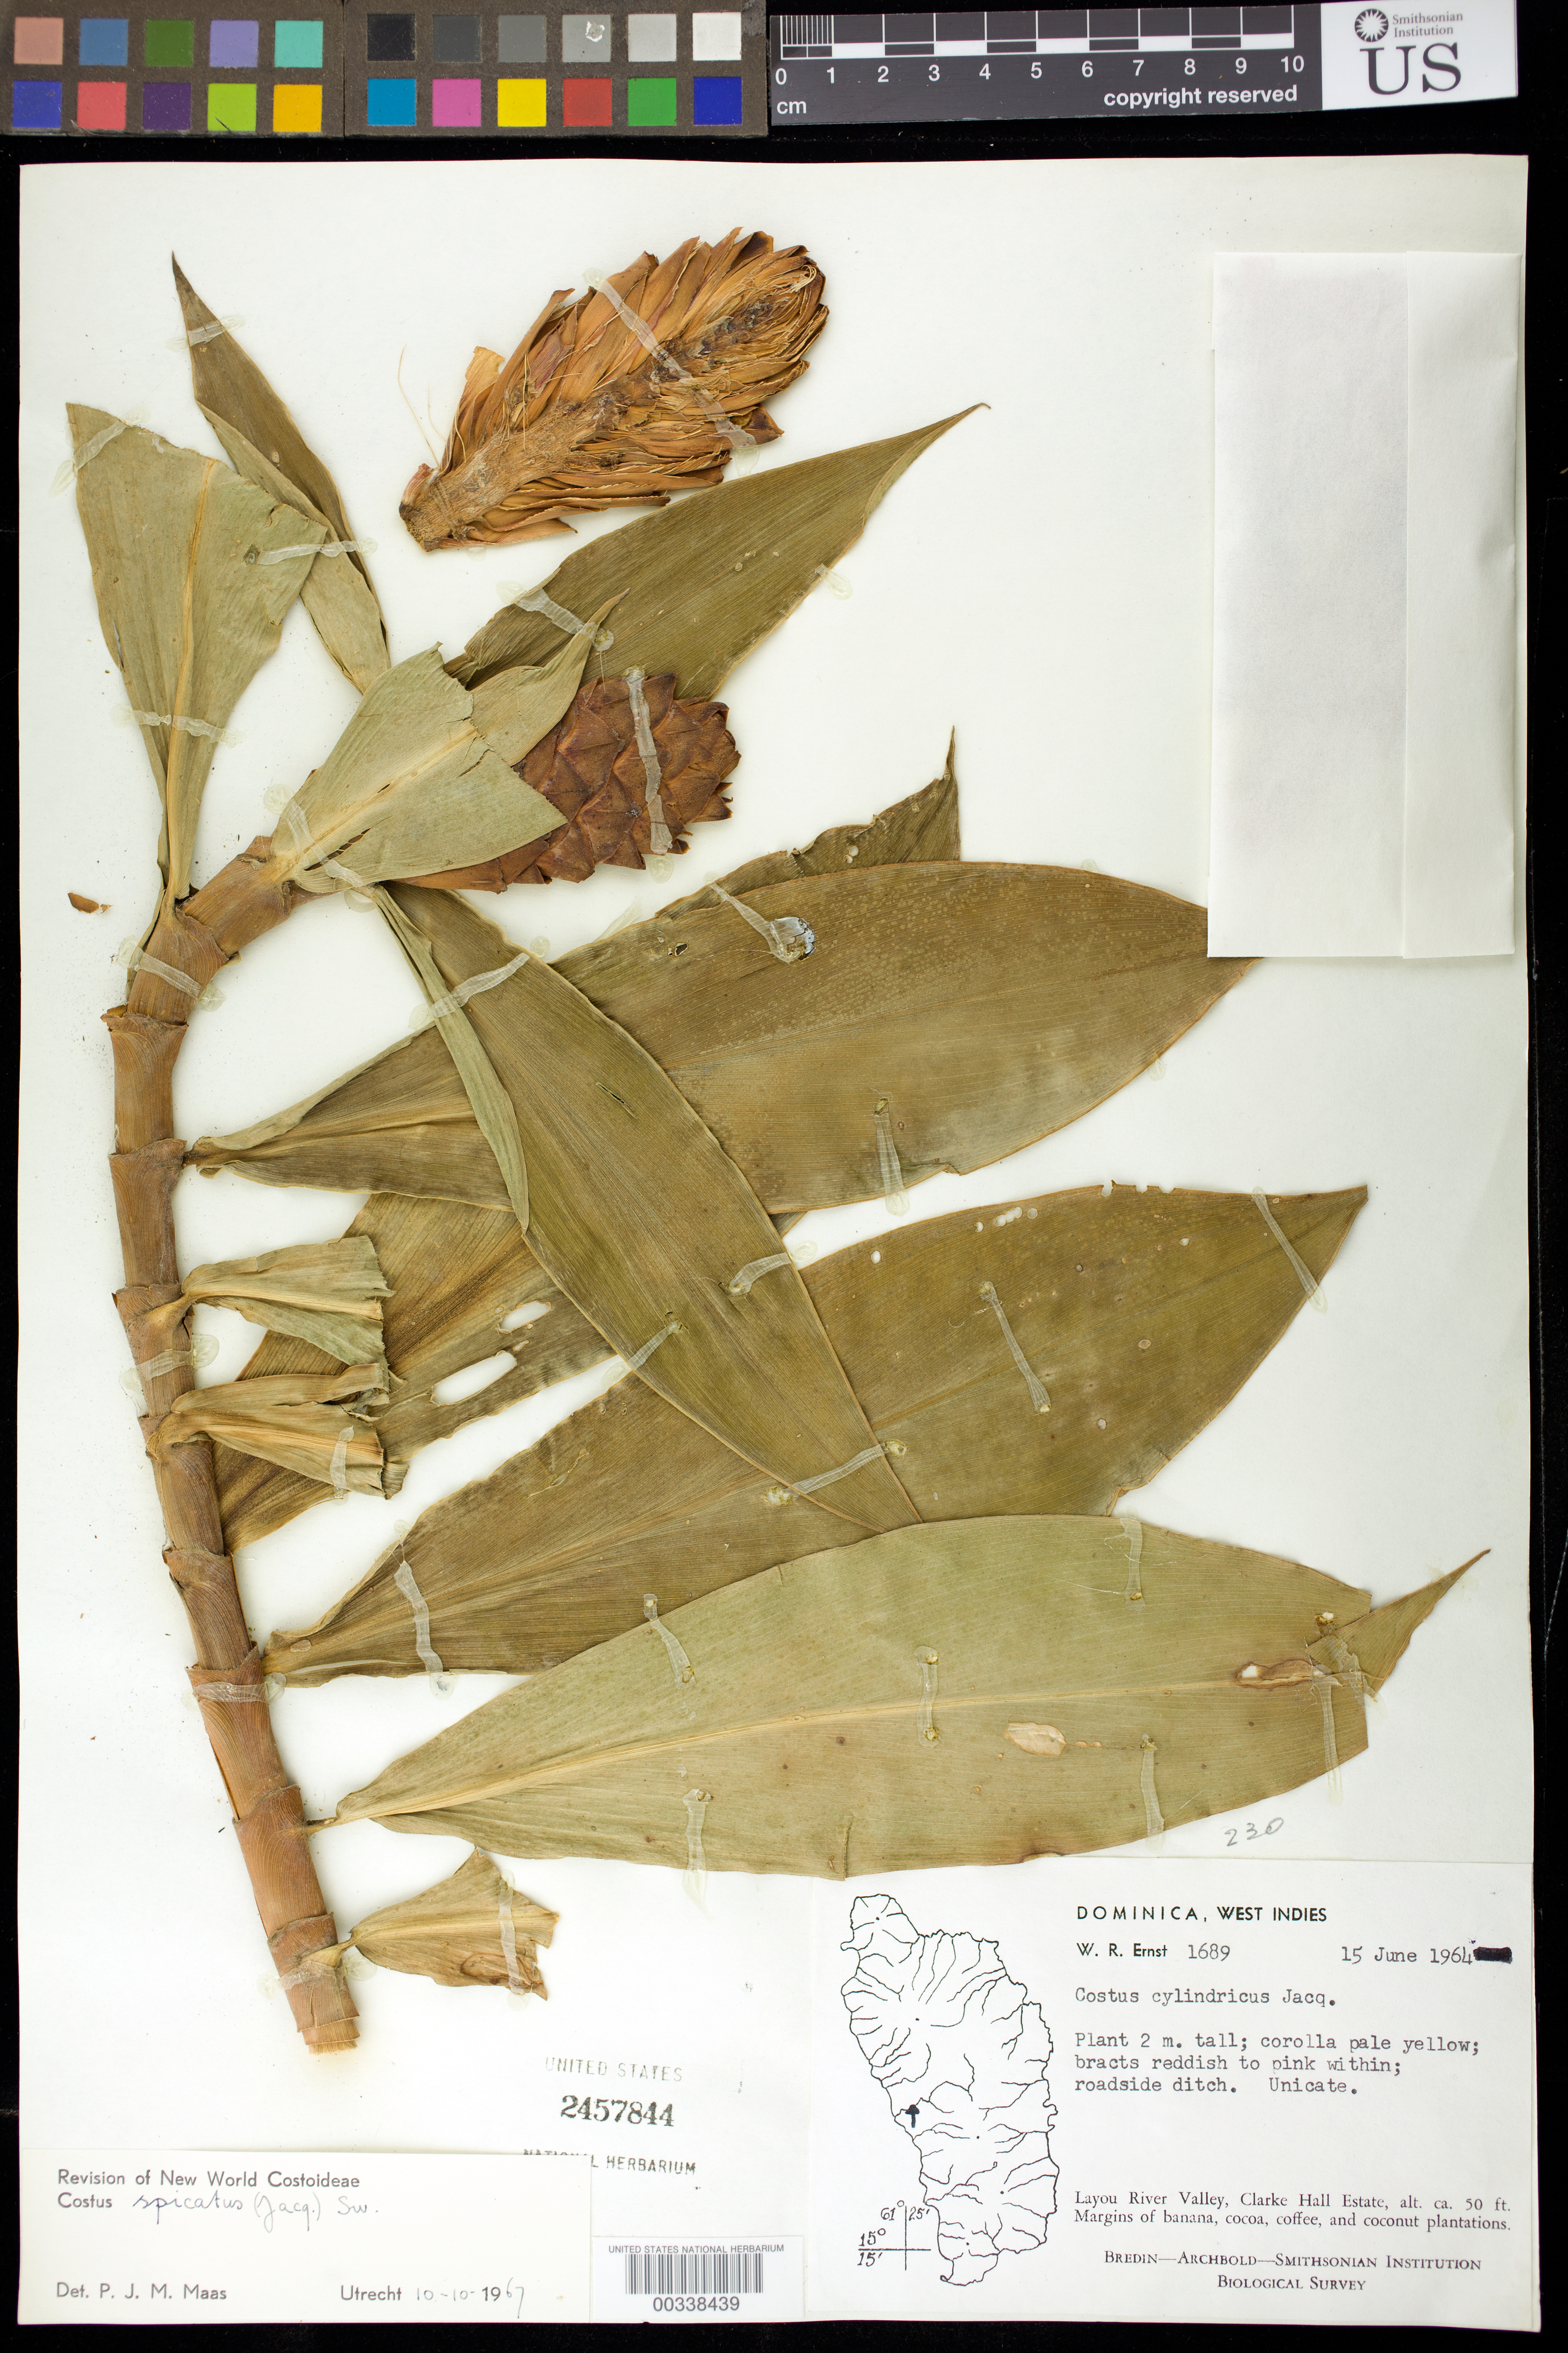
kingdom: Plantae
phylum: Tracheophyta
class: Liliopsida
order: Zingiberales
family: Costaceae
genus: Costus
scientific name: Costus spicatus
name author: (Jacq.) Sw.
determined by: Maas, Paul J. M.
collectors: W. R. Ernst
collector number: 1689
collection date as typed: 15 Jun 1964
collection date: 1964-06-15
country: Dominica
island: Dominica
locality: Layou river valley, clarke hall estate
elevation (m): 15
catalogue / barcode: US 2457844